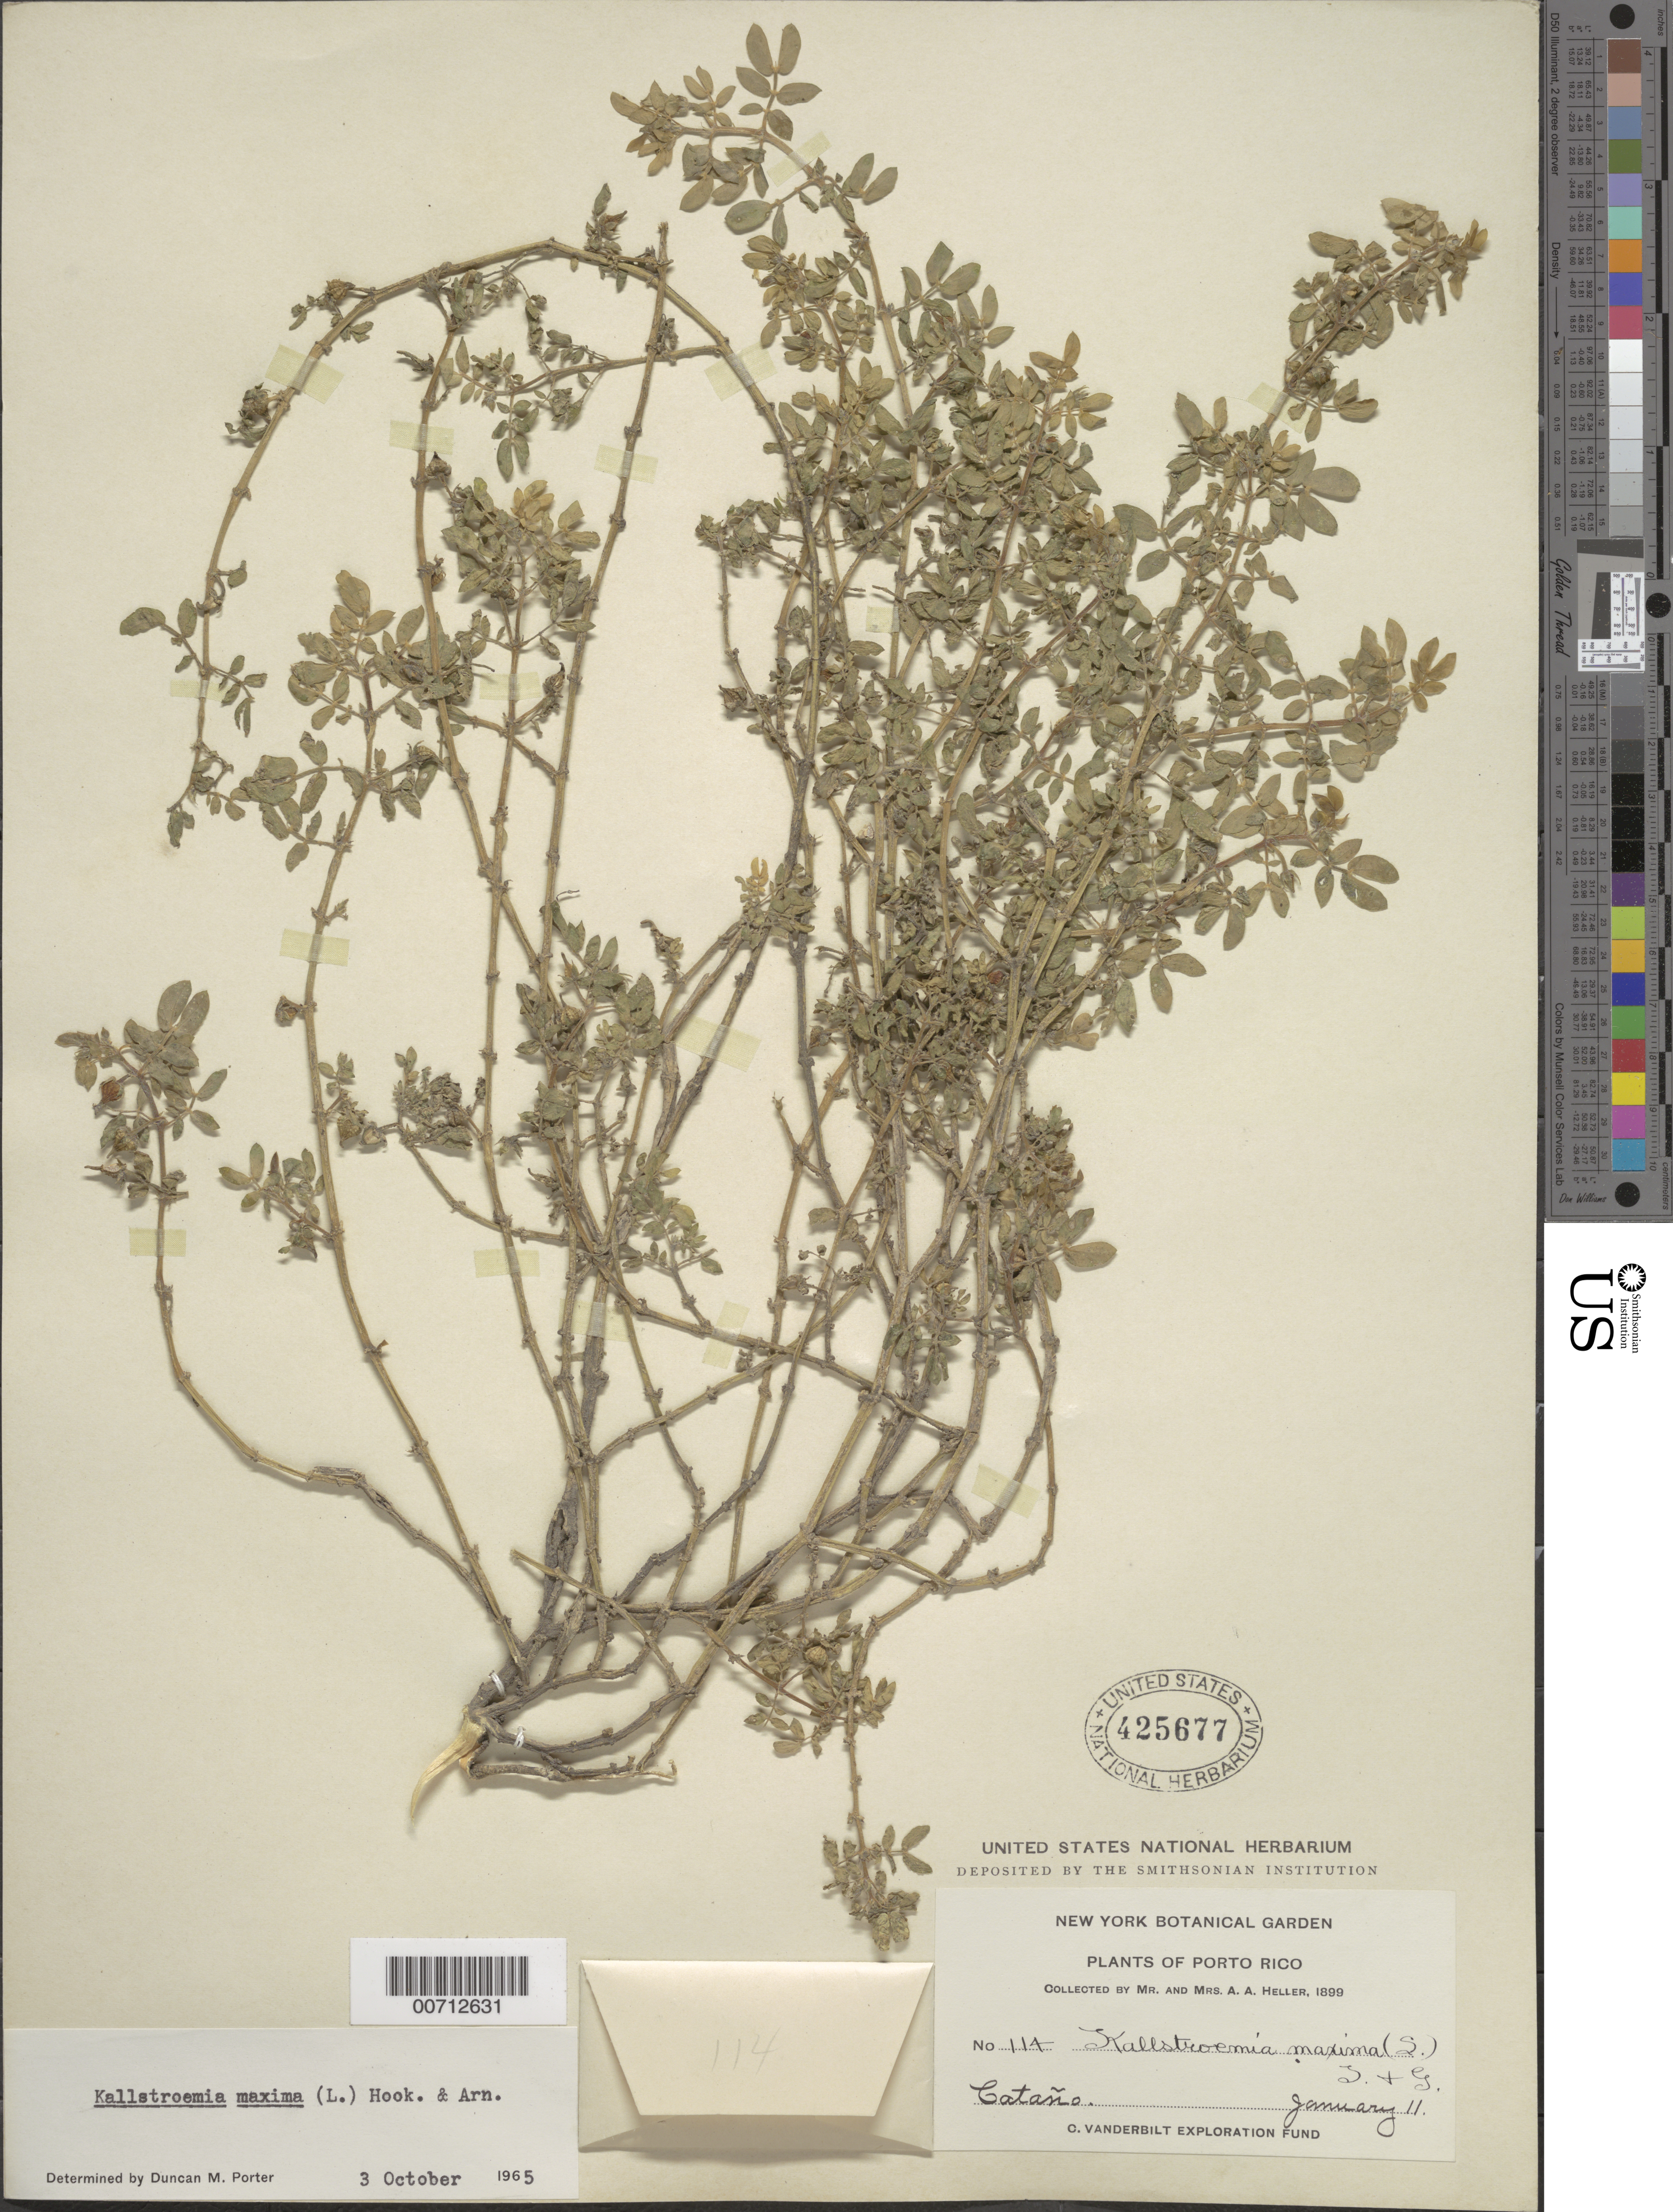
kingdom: Plantae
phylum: Tracheophyta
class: Magnoliopsida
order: Zygophyllales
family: Zygophyllaceae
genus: Kallstroemia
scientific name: Kallstroemia maxima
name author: (L.) Hook. & Arn.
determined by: Porter, D. M.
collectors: A. A. Heller & -- Heller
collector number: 114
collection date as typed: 11 Jan 1899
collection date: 1899-01-11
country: Puerto Rico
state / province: Catano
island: Greater Antilles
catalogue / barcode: US 425677